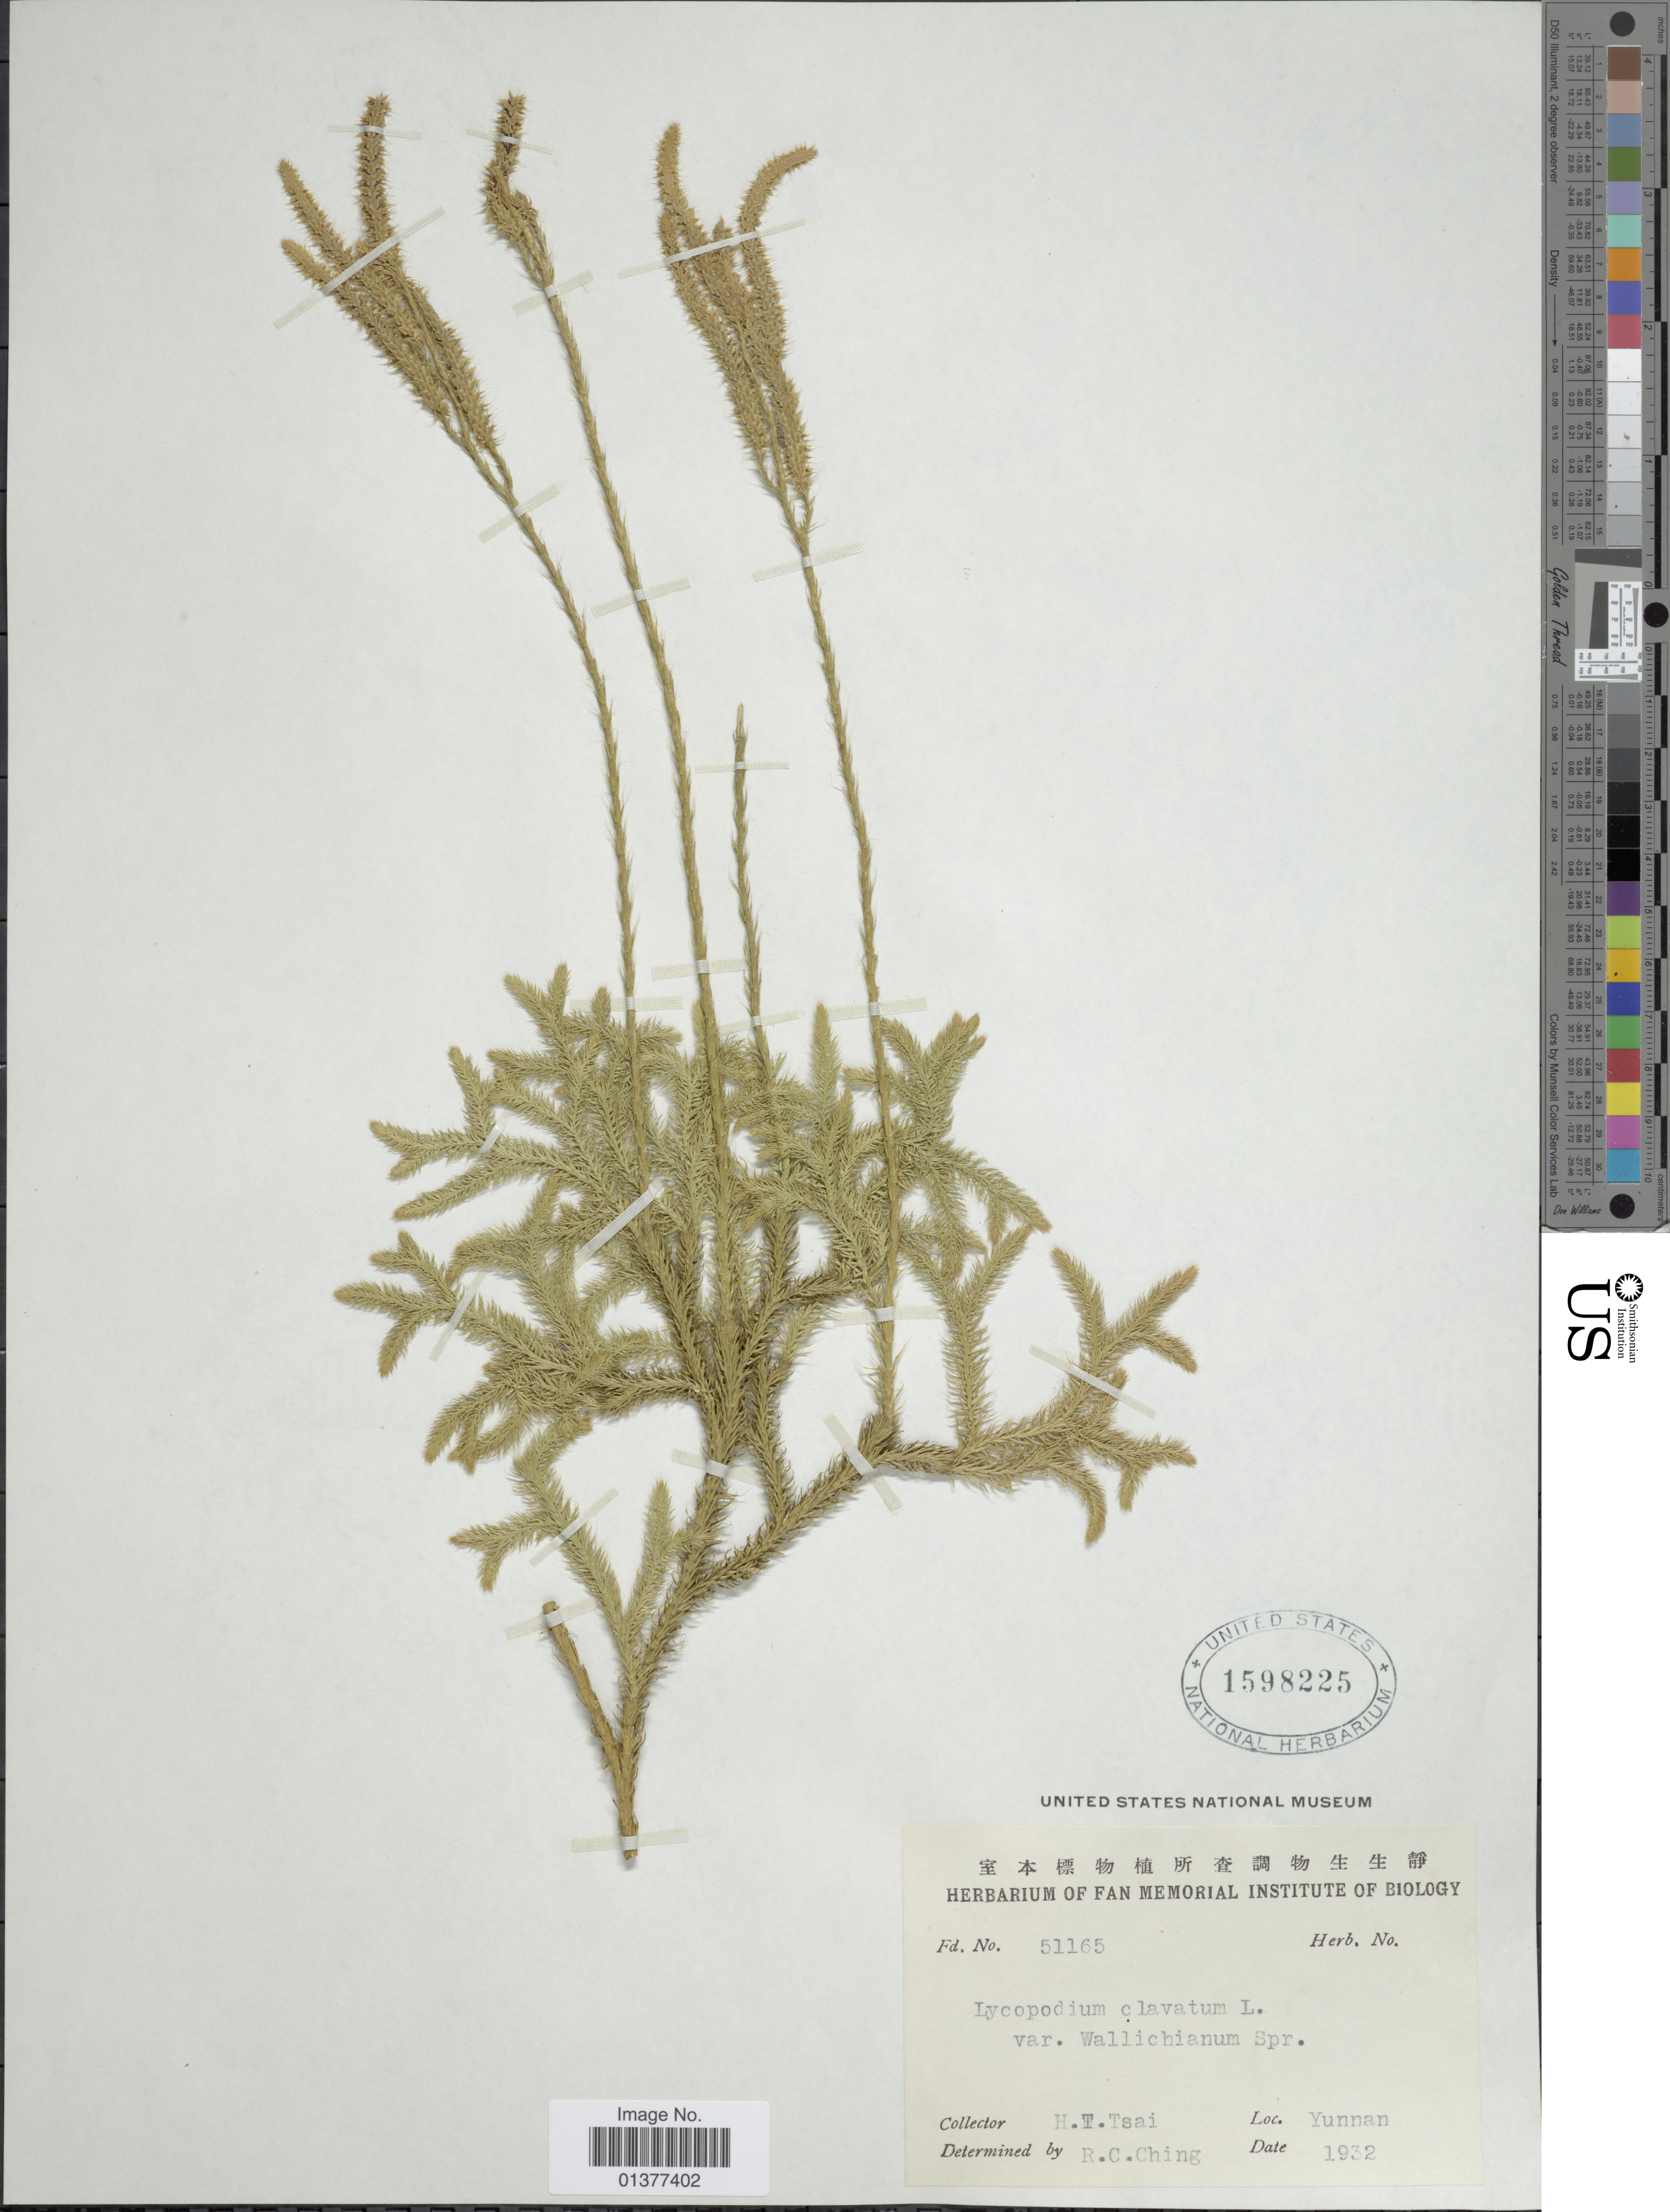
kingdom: Plantae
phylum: Tracheophyta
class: Lycopodiopsida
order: Lycopodiales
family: Lycopodiaceae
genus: Lycopodium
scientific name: Lycopodium clavatum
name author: L.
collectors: H. Tsai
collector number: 51165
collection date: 1932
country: China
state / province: Yunnan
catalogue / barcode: US 1598225